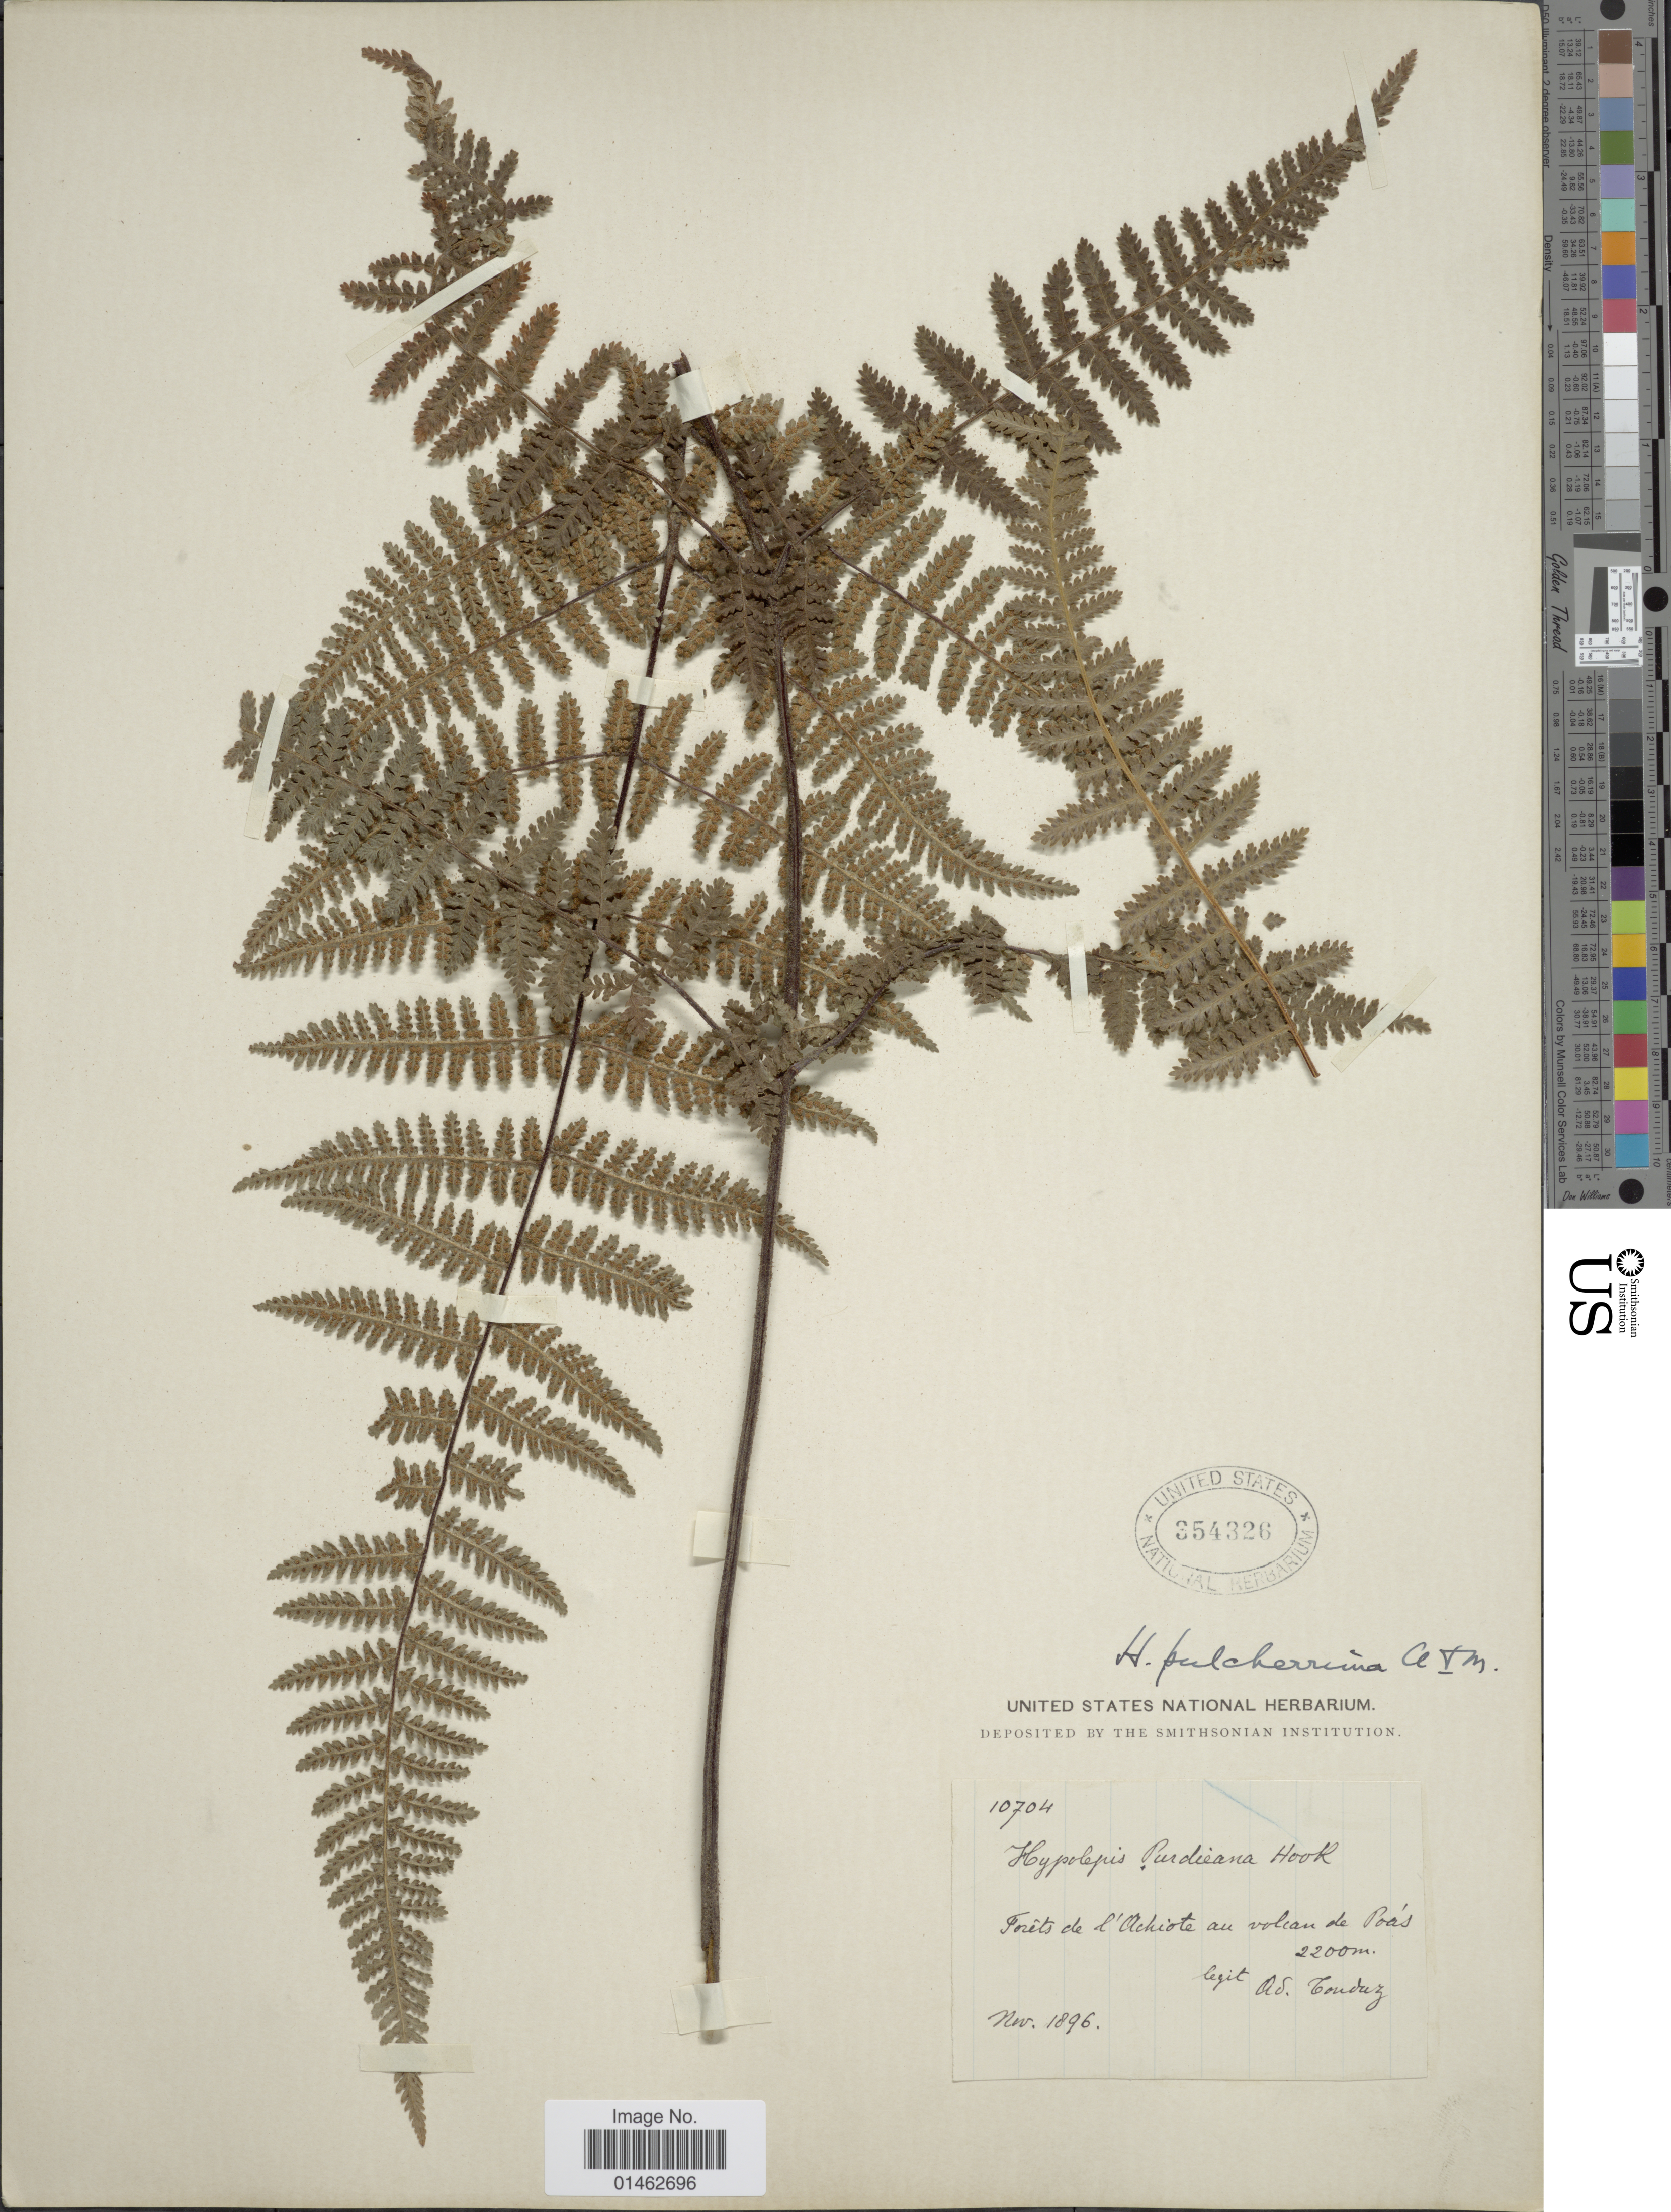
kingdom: Plantae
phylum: Tracheophyta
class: Polypodiopsida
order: Polypodiales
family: Dennstaedtiaceae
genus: Hypolepis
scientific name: Hypolepis pulcherrima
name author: Underw. & Maxon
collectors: A. Tonduz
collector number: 10704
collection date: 1896-11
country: Costa Rica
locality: Forêts de l'Ochiote an volcan de Poás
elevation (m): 2200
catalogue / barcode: US 354326